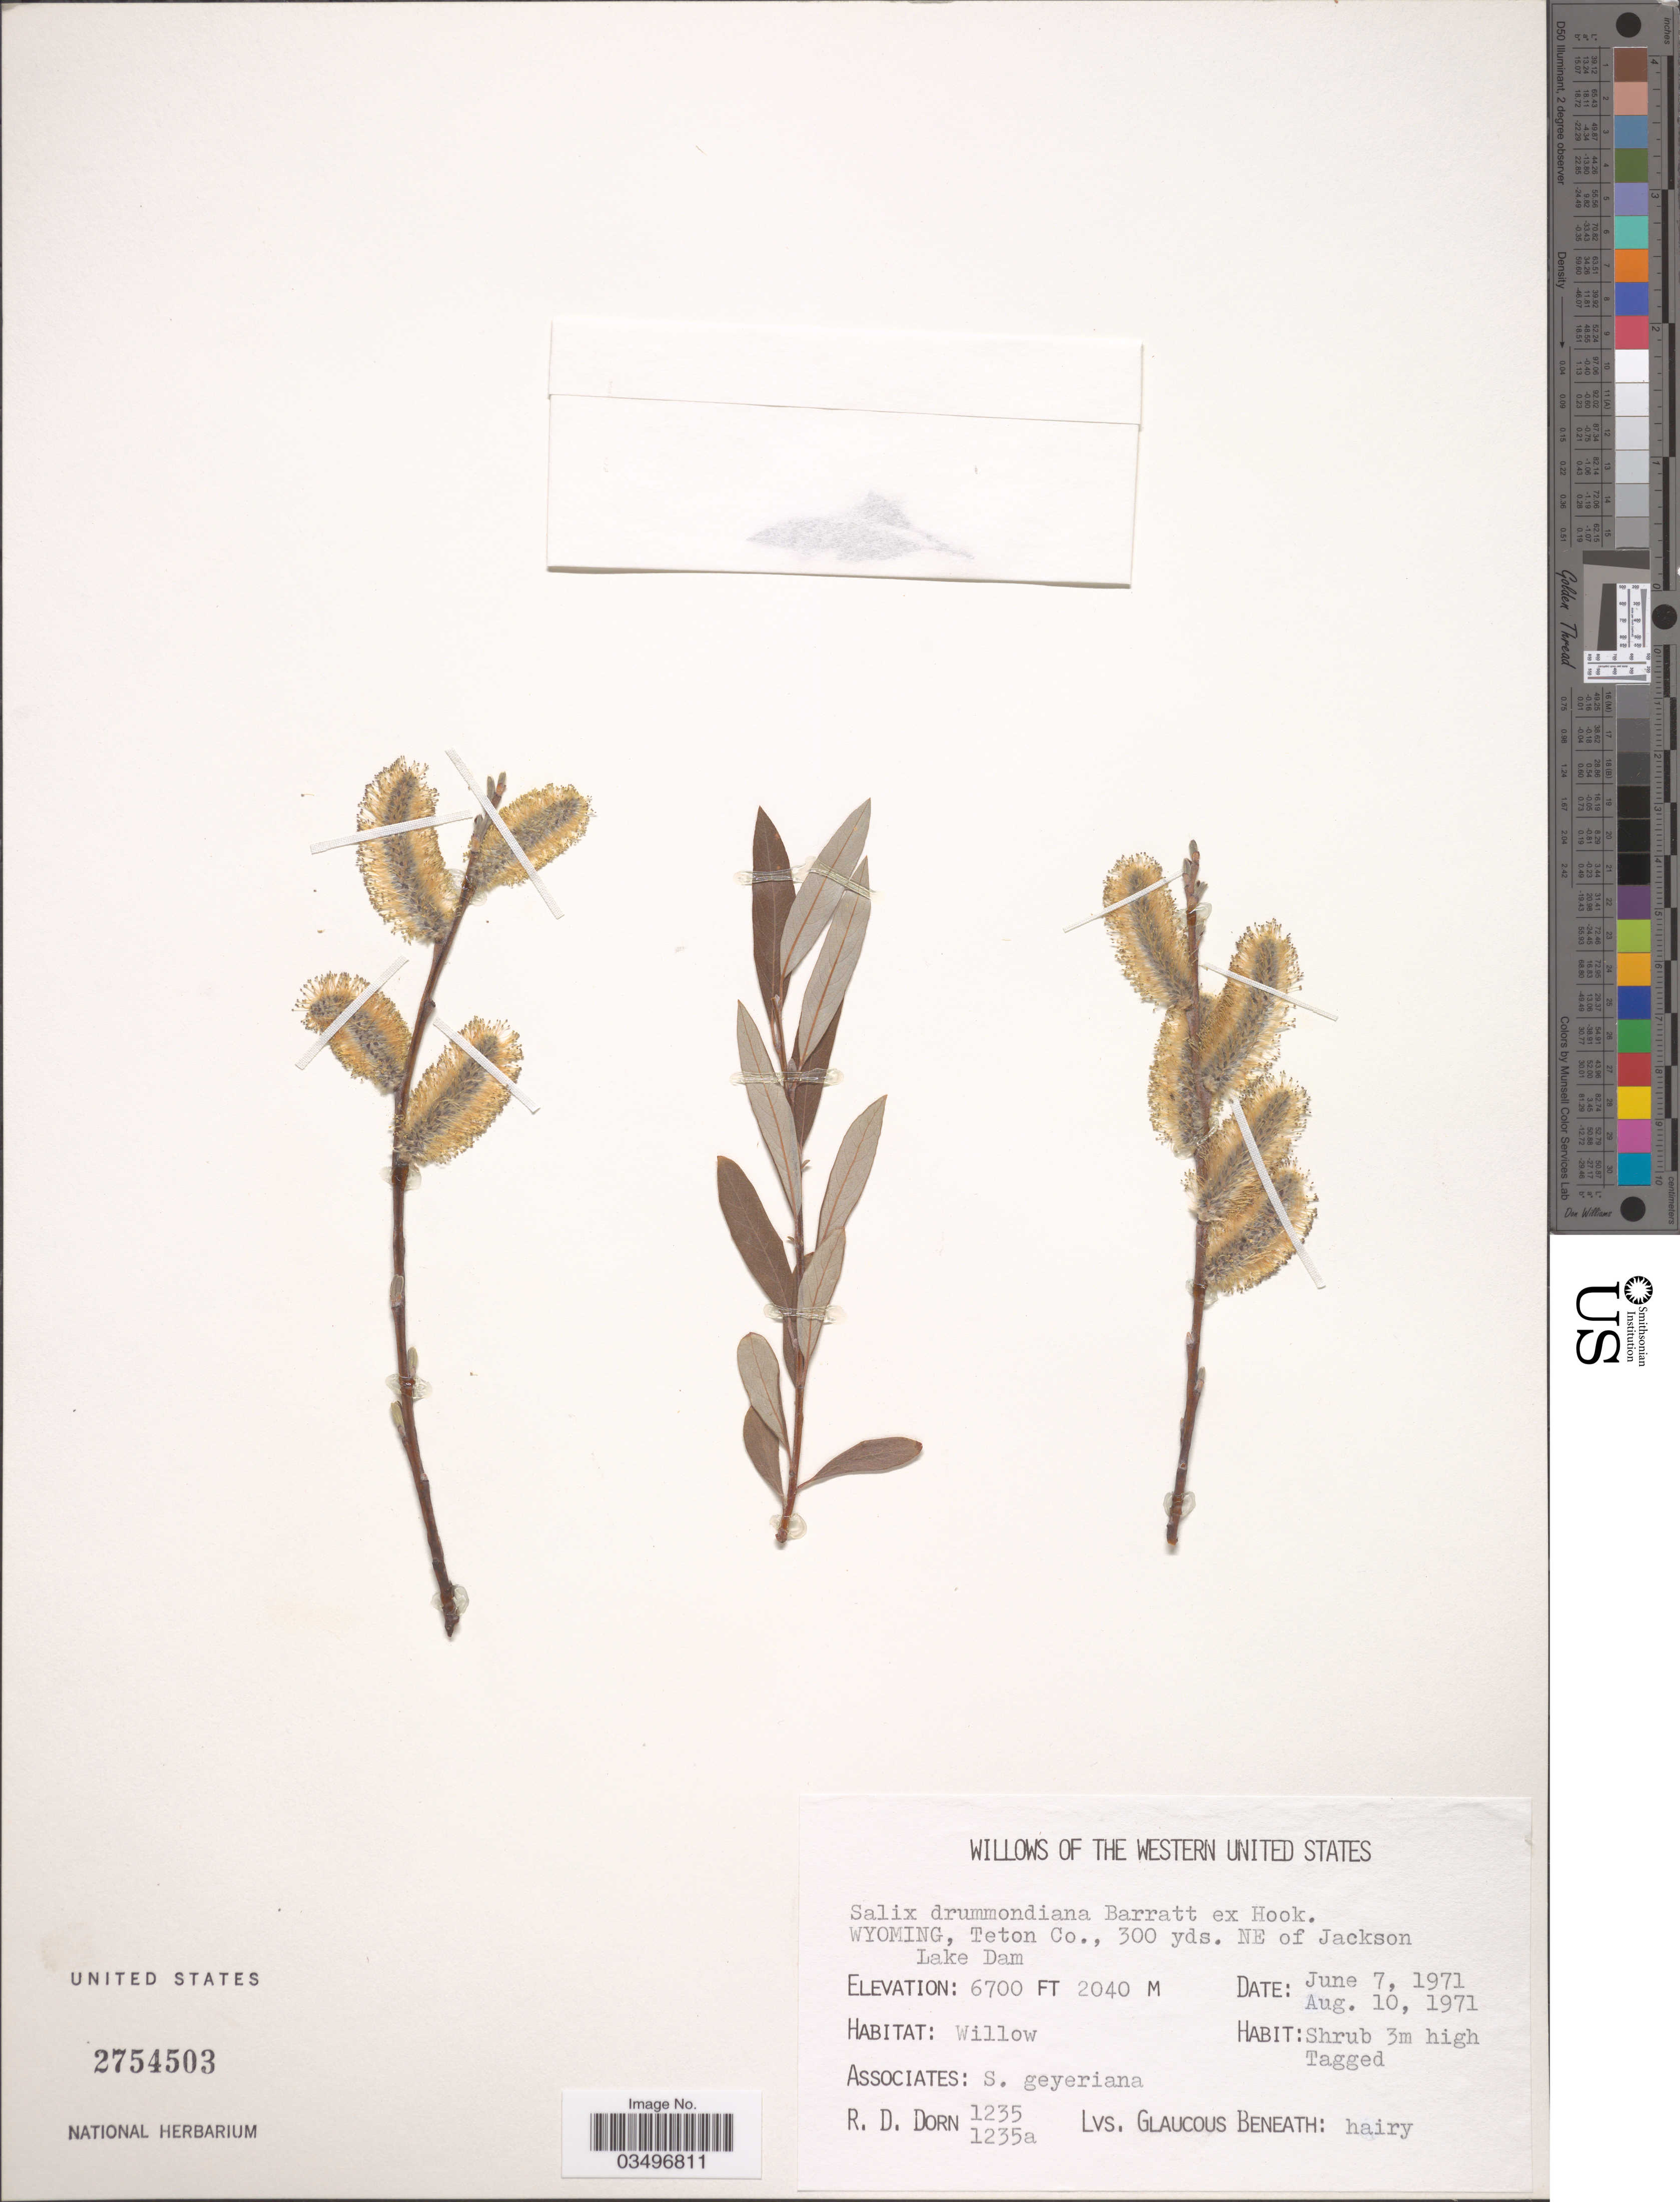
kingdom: Plantae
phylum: Tracheophyta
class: Magnoliopsida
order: Malpighiales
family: Salicaceae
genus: Salix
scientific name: Salix drummondiana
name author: Barratt ex Hook.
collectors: R. D. Dorn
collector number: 1235/1235a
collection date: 1971-06-07/1971-08-10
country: United States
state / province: Wyoming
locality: Western United States. Teton Co., 300 yds. NE of Jackson Lake Dam.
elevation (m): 2042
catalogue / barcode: US 2754503